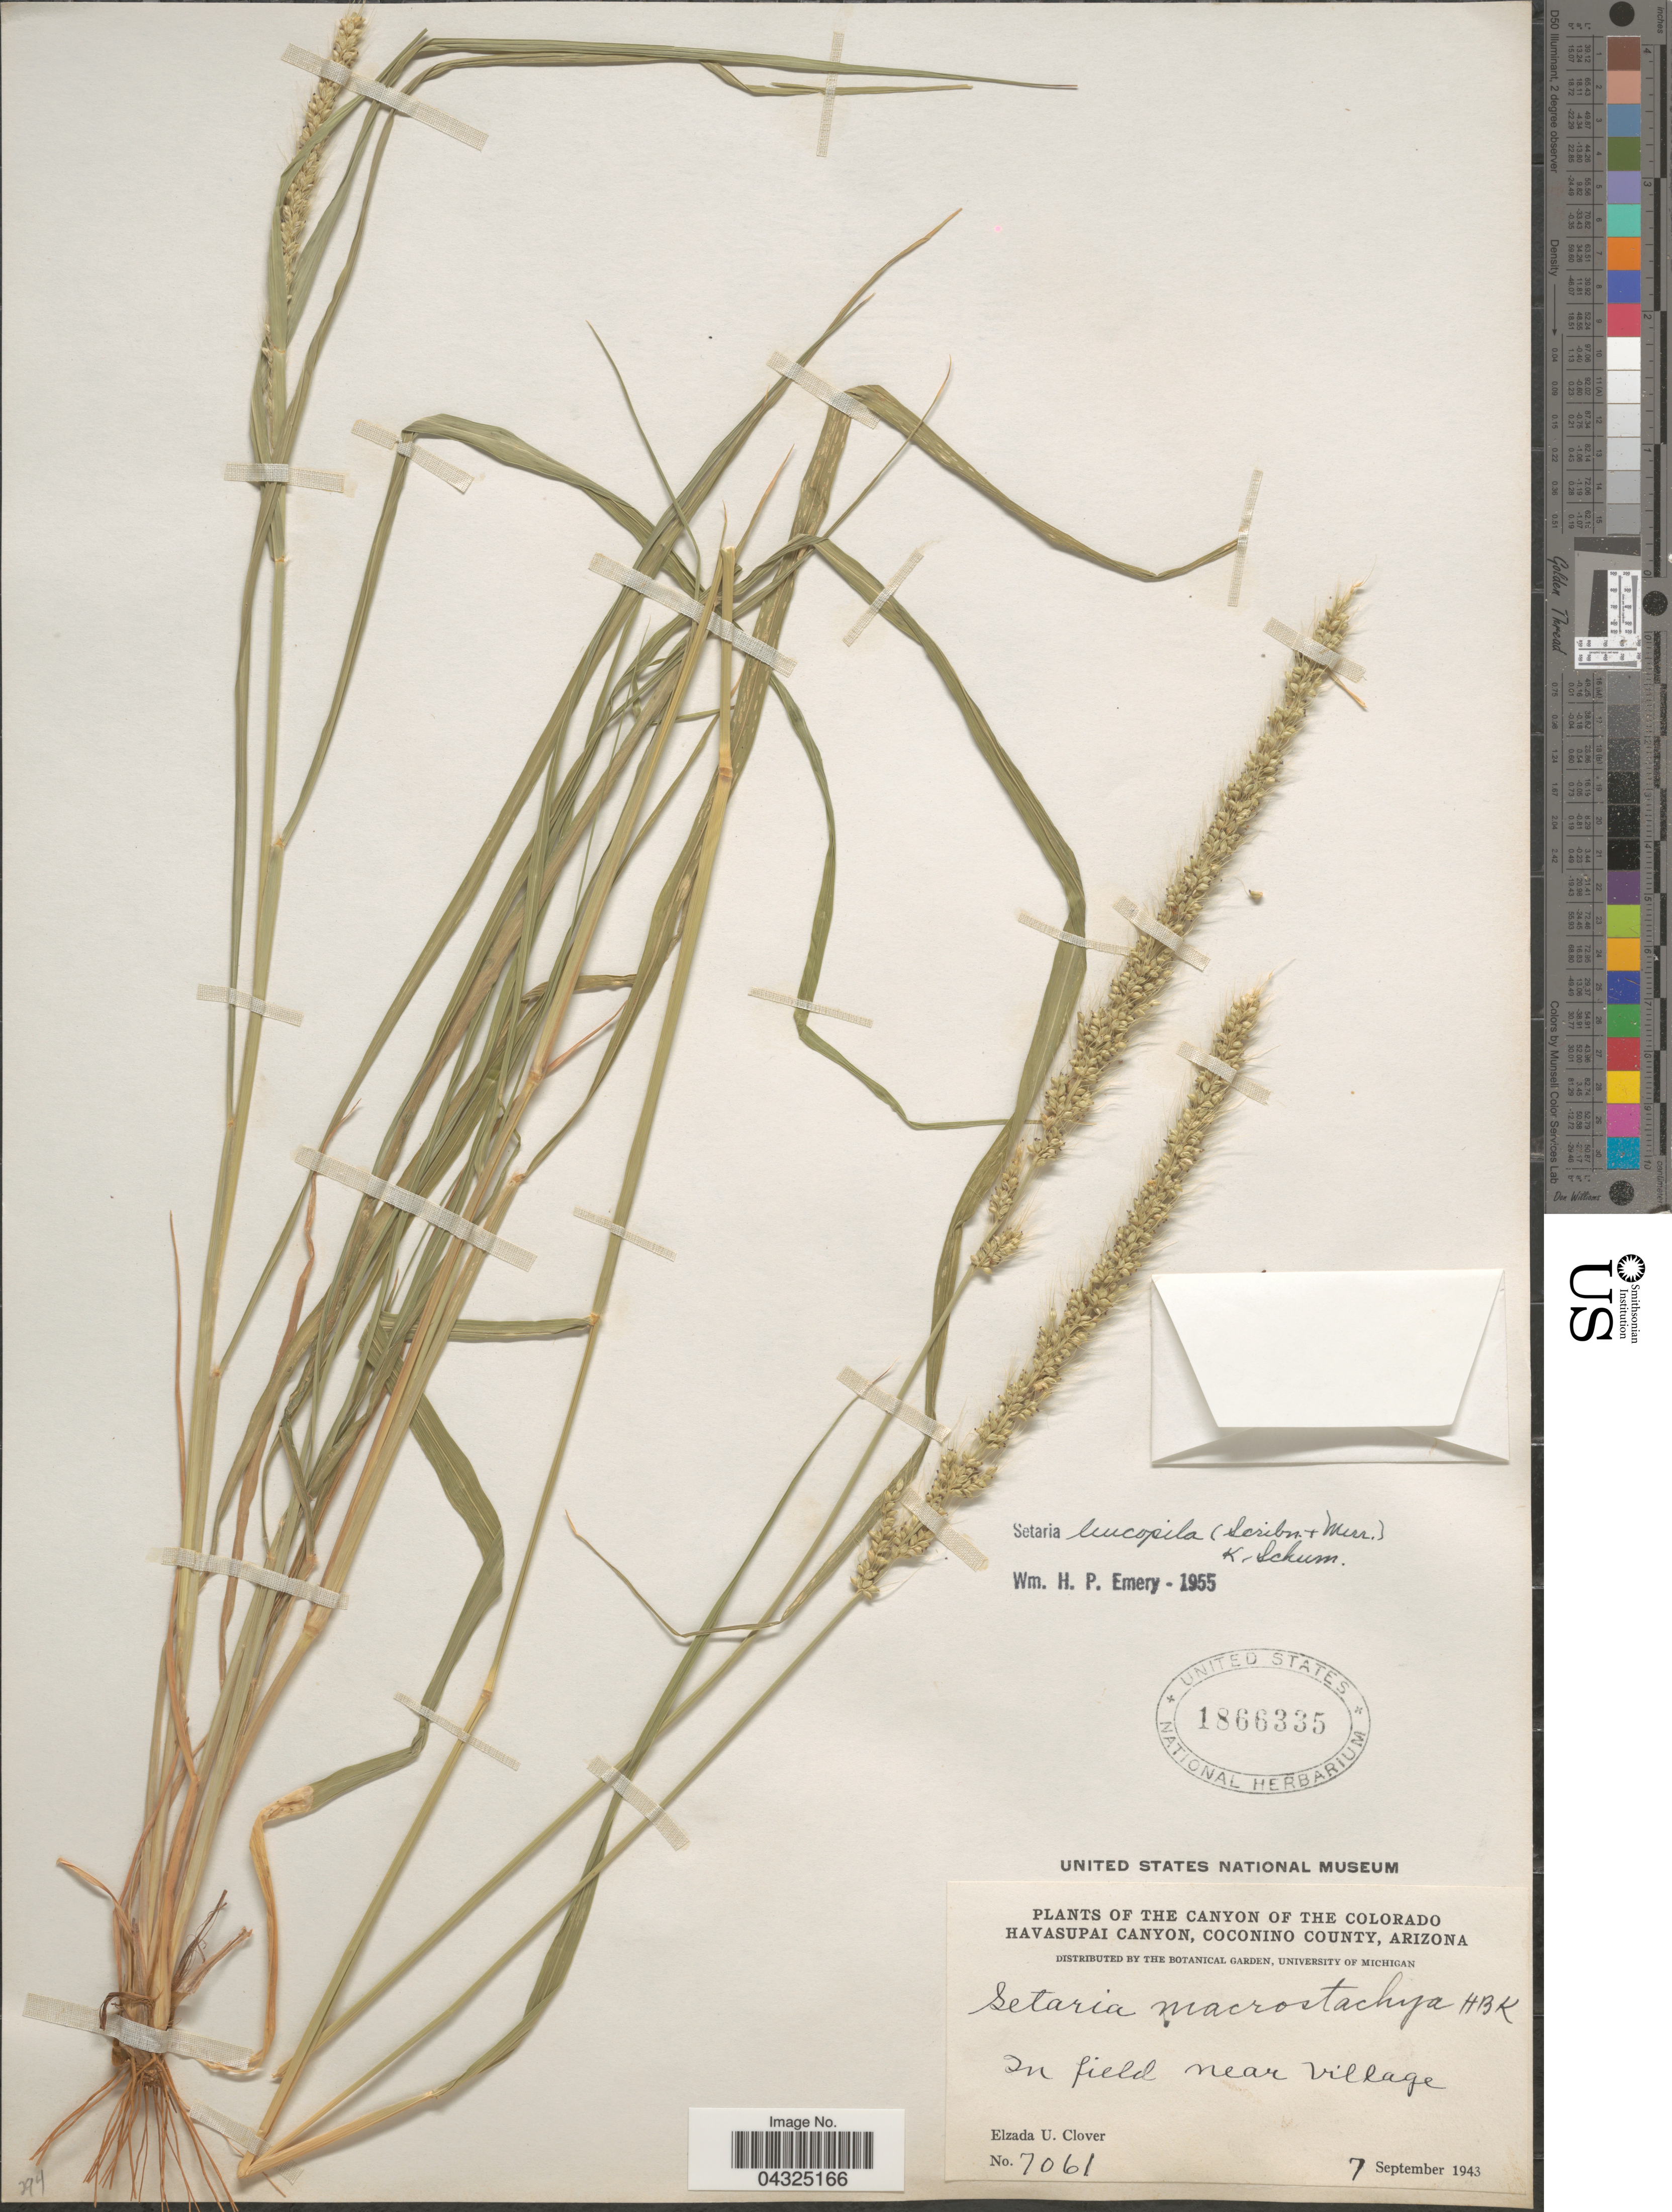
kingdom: Plantae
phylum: Tracheophyta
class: Liliopsida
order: Poales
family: Poaceae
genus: Setaria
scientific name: Setaria leucopila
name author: (Scribn. & Merr.) K. Schum.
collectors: E. U. Clover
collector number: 7061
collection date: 1943-09-07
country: United States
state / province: Arizona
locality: Canyon of the Colorado Havasupai Canyon, Coconino County. In field near village.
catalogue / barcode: US 1866335